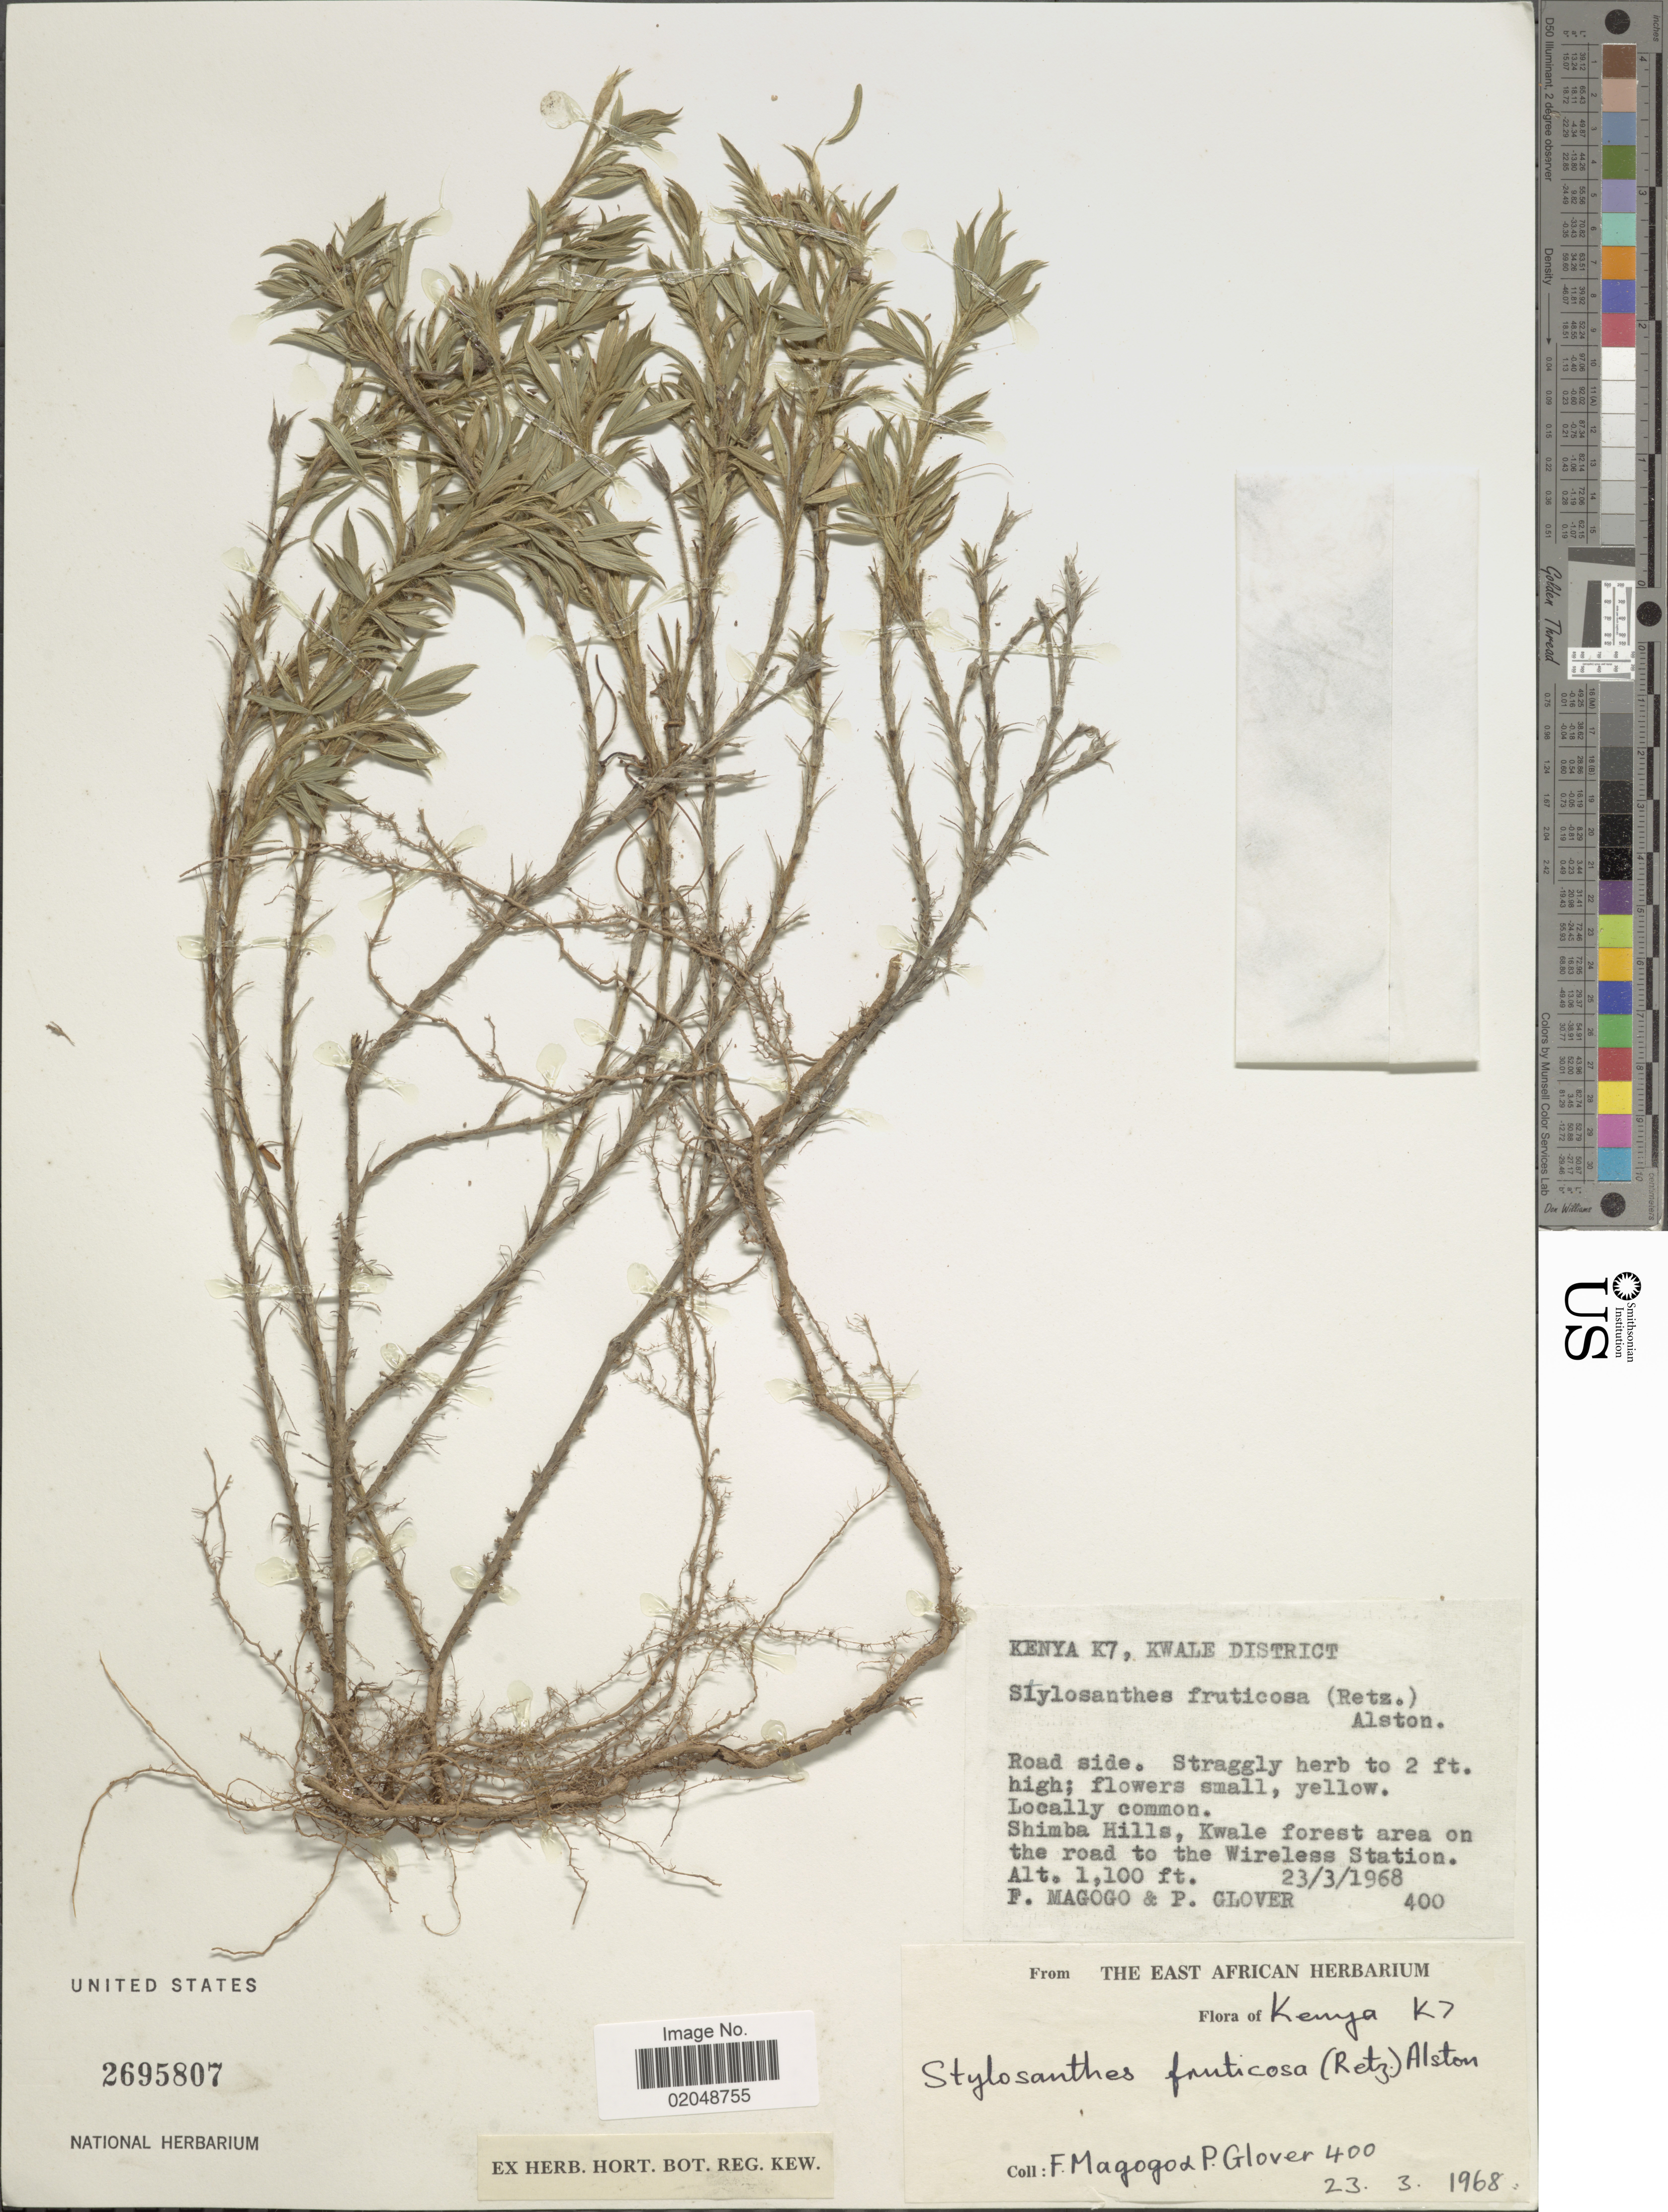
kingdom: Plantae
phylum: Tracheophyta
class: Magnoliopsida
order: Fabales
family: Fabaceae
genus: Stylosanthes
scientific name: Stylosanthes fruticosa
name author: (Retz.) Alston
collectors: F. Magogo & P. Glover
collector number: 400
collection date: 1968-03-23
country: Kenya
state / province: Kwale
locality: K7, Kwale District, Roadside, Shimba Hills, Kwale forest area on the road to the Wireless Station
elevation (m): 335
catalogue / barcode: US 2695807